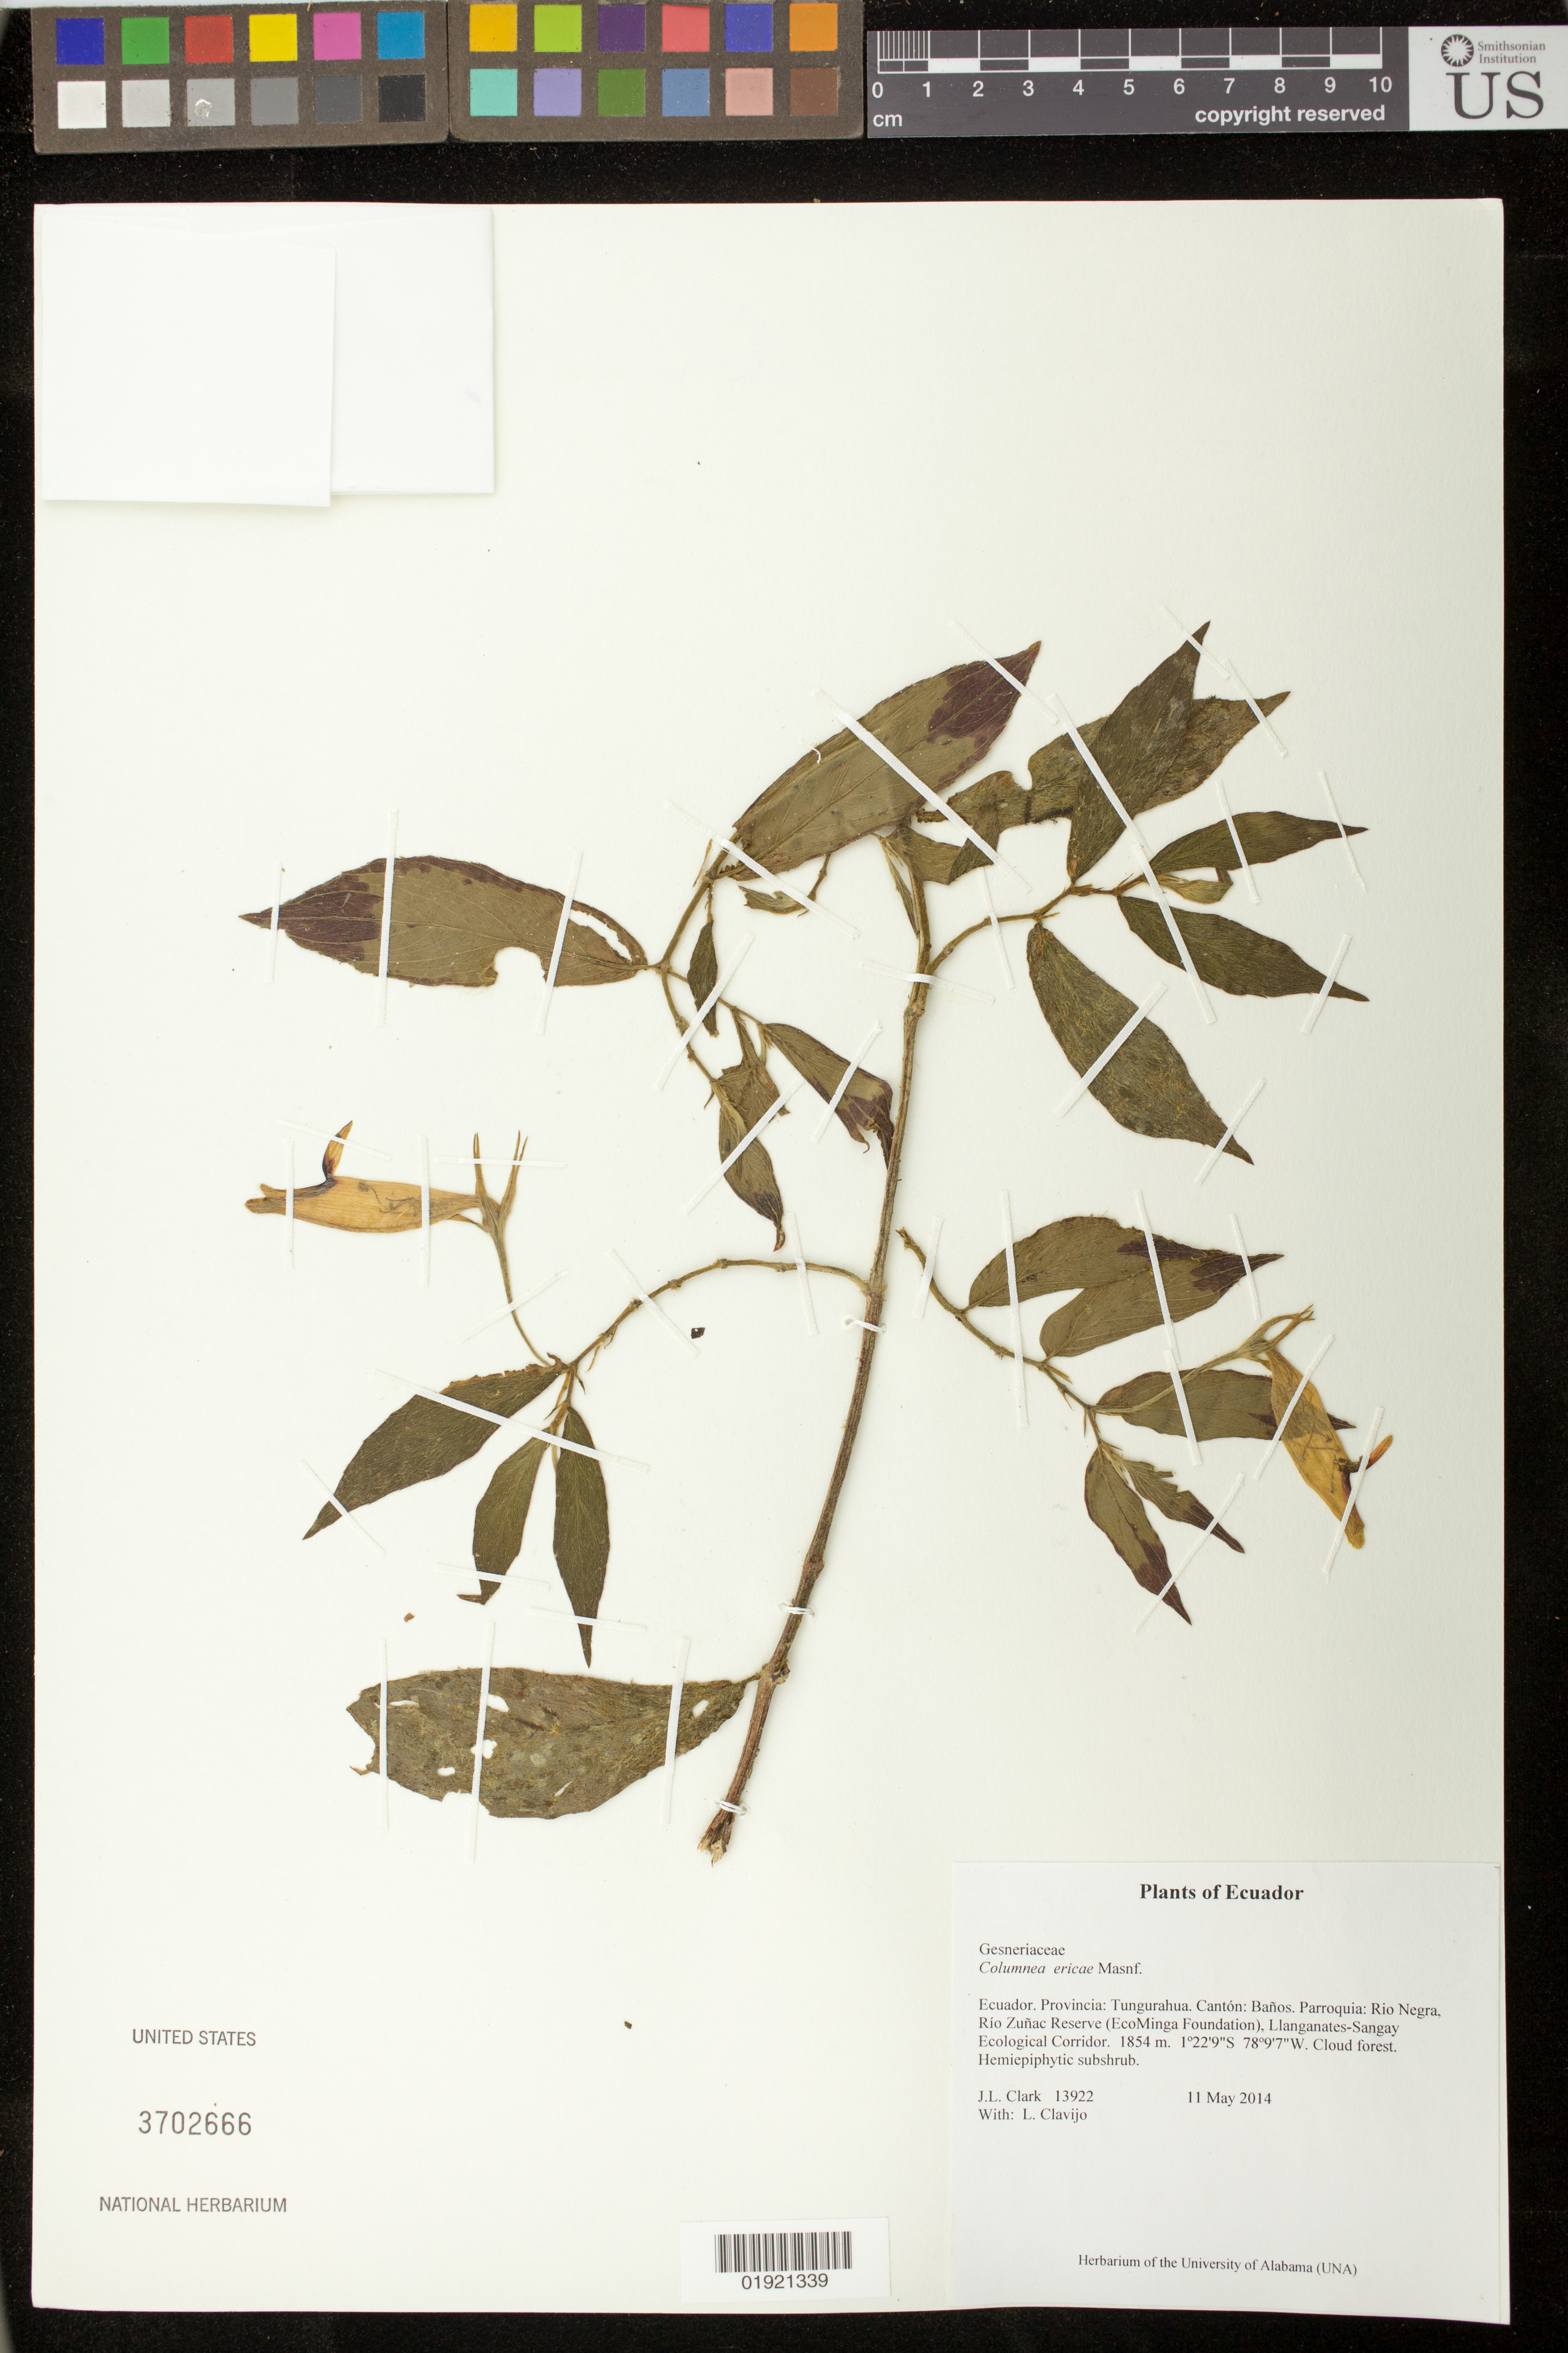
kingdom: Plantae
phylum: Tracheophyta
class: Magnoliopsida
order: Lamiales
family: Gesneriaceae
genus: Columnea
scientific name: Columnea ericae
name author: Mansf.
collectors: J. L. Clark & L. Clavijo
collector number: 13922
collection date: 2014-05-11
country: Ecuador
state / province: Tungurahua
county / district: Banos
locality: Parroquia: Rio Negra, Rio Zunac Reserve (EcoMinga Foundation), Llanganates-Sangay Ecological Corridor.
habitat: Cloud forest.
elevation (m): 1854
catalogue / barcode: US 3702666